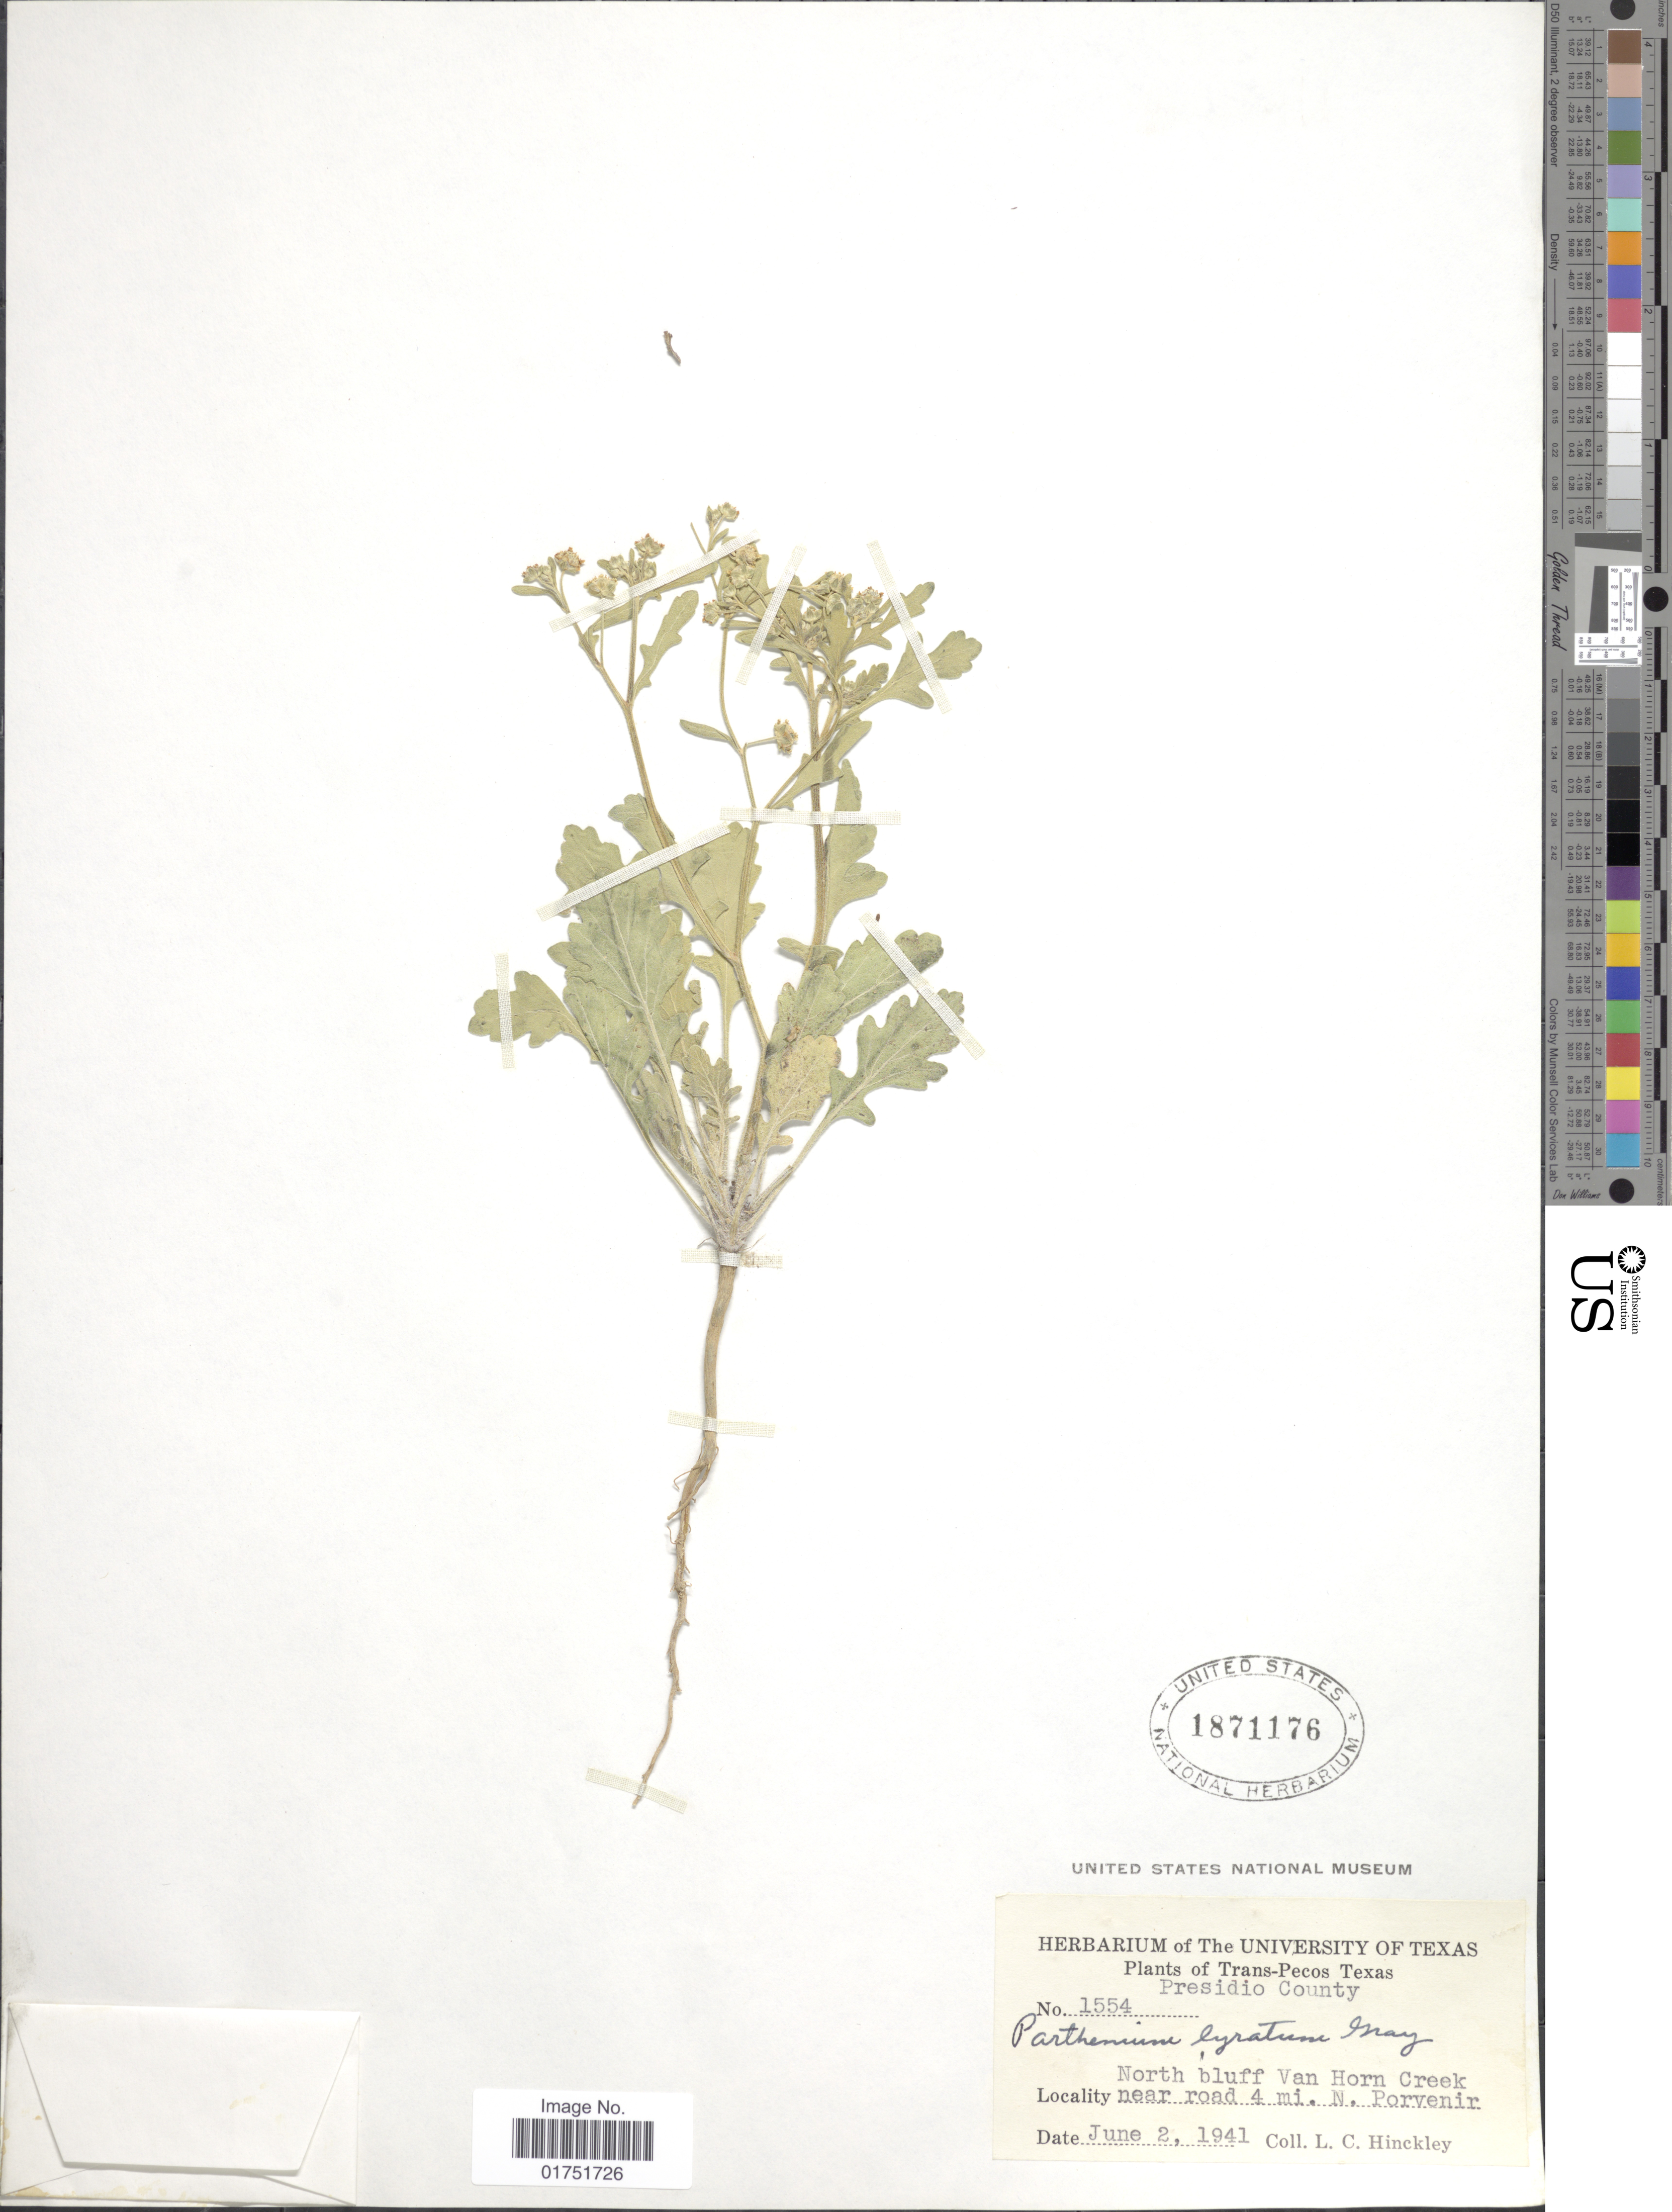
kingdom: Plantae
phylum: Tracheophyta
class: Magnoliopsida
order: Asterales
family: Asteraceae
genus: Parthenium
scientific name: Parthenium confertum var. lyratum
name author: (A. Gray) Rollins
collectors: L. Hinckley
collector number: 1554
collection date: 1941-06-02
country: United States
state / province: Texas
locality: Trans-Pecos Texas, Presidio County, north bluff Van Horn Creek, near road 4 mi N. Porvenir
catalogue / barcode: US 1871176